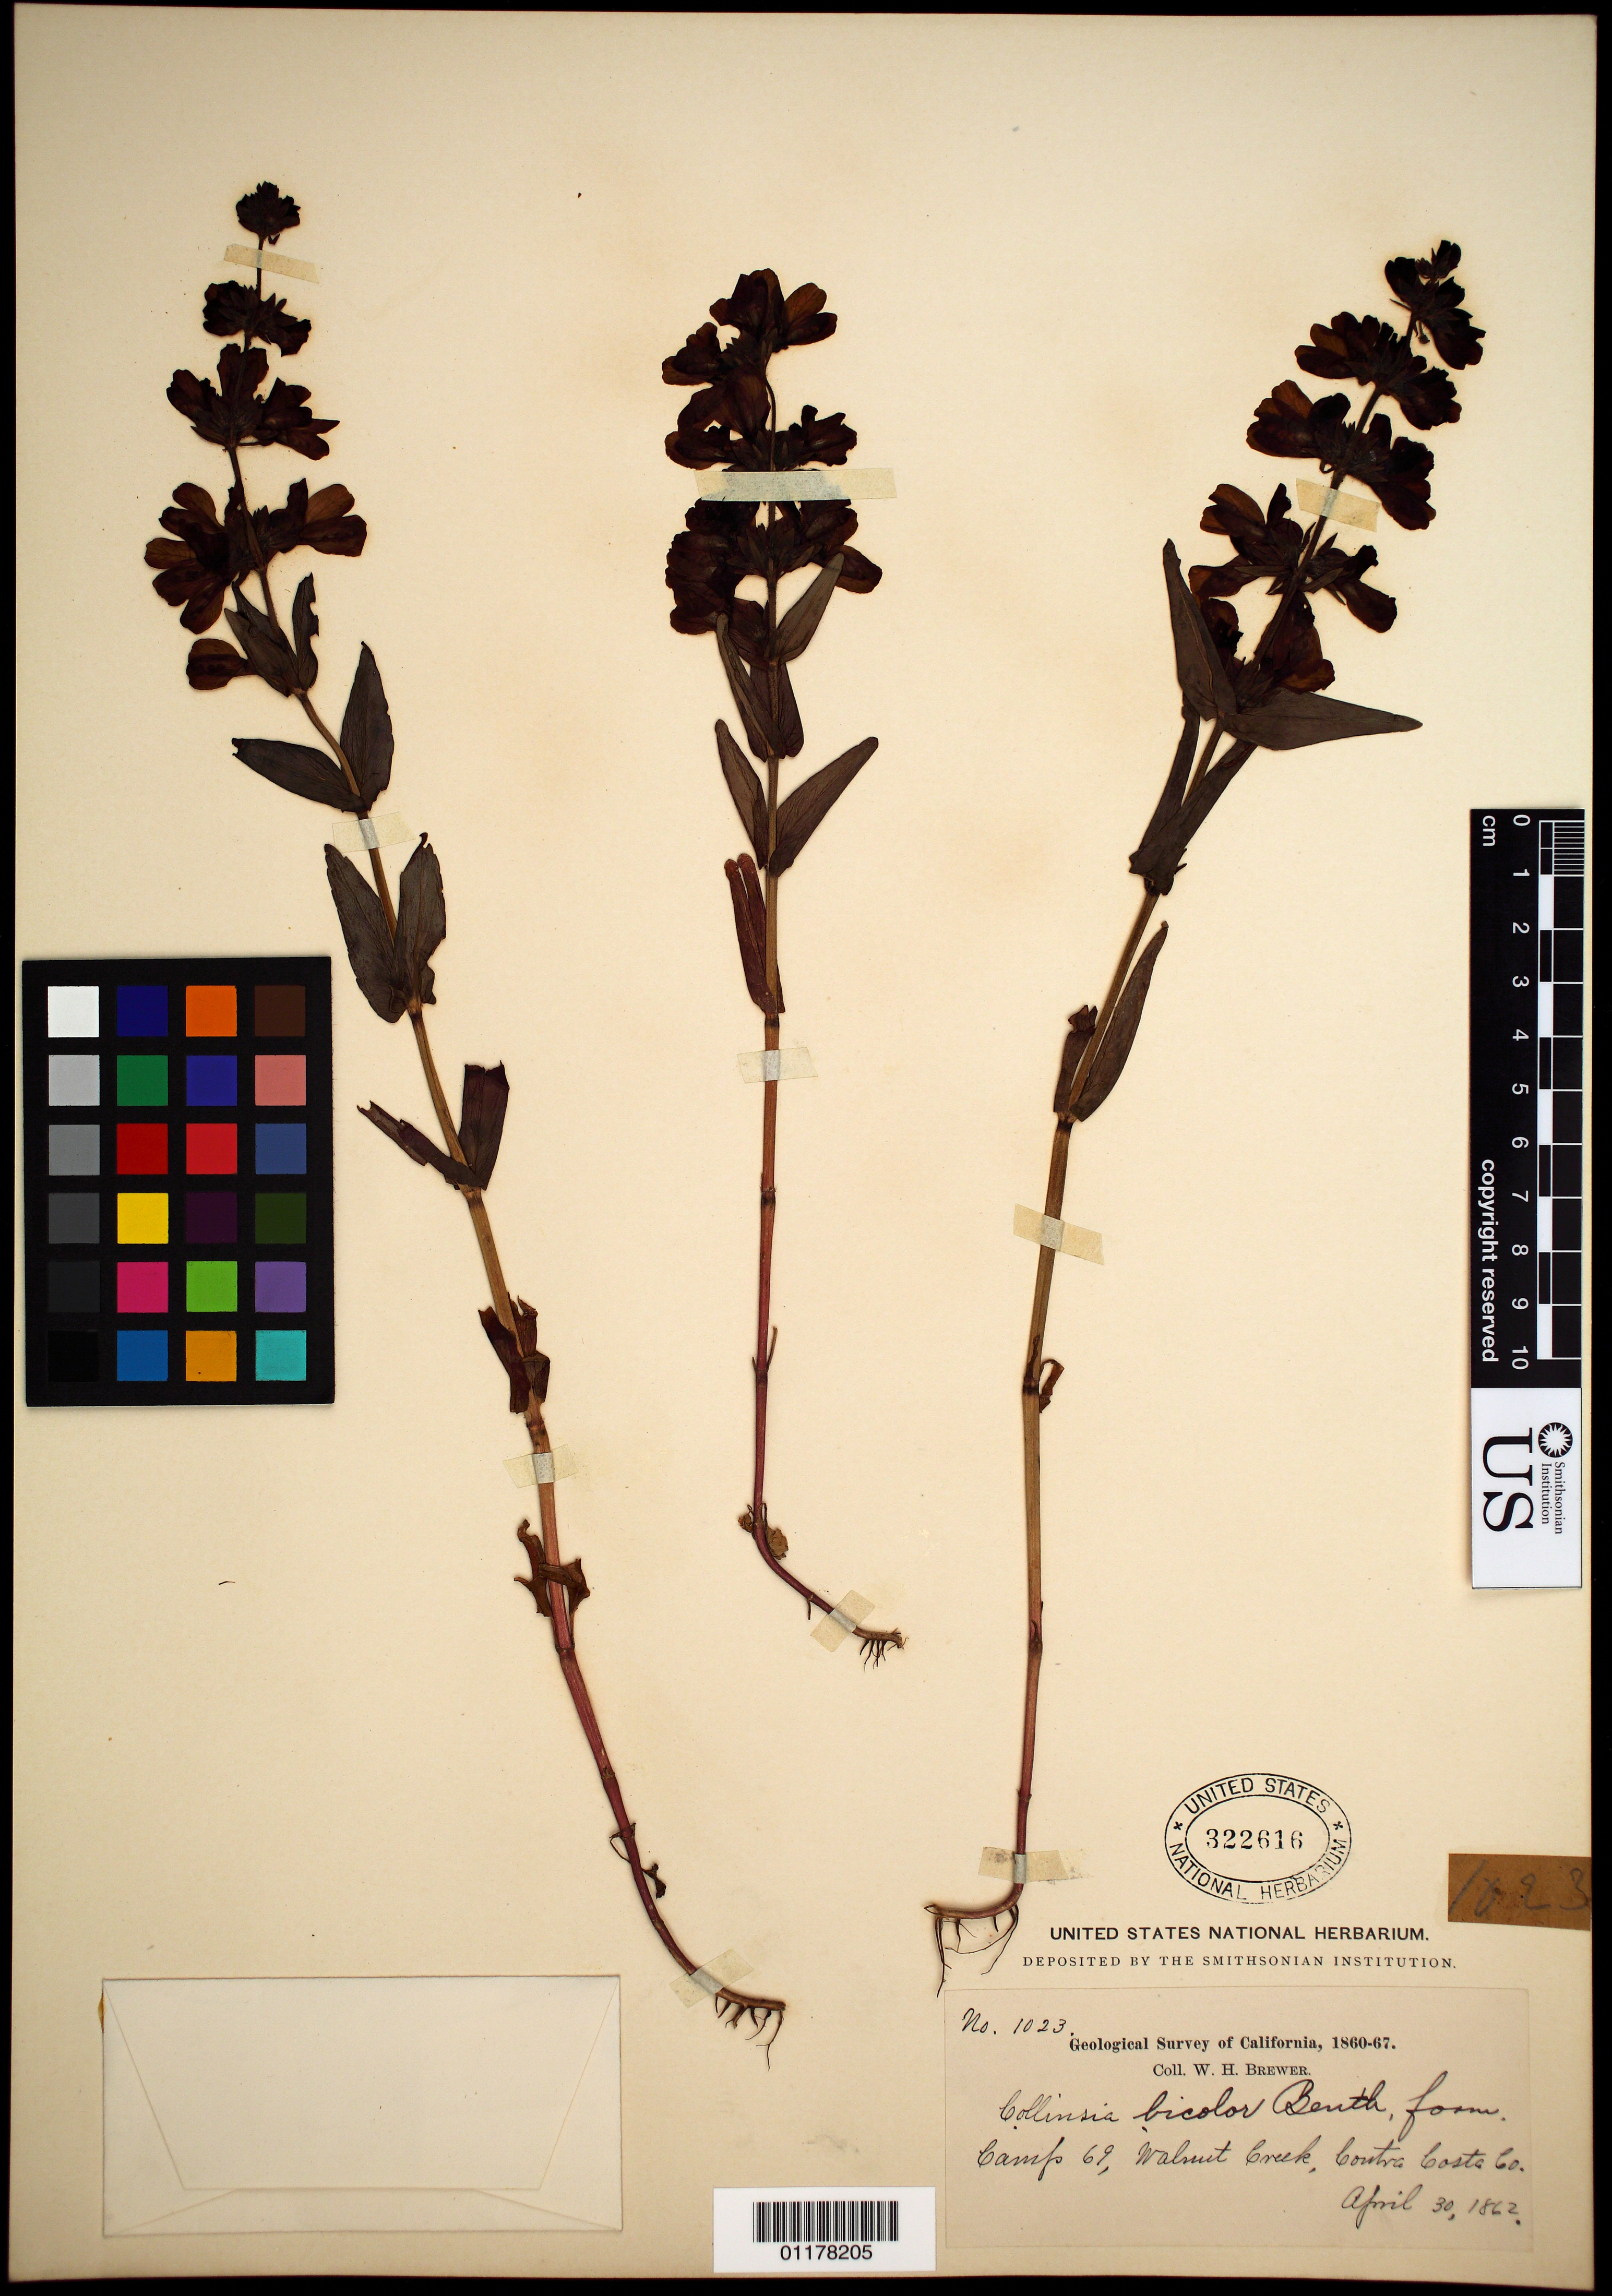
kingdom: Plantae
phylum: Tracheophyta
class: Magnoliopsida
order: Lamiales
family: Plantaginaceae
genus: Collinsia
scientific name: Collinsia bicolor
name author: Raf.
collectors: W. H. Brewer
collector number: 1023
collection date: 1862-04-30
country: United States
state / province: California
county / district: Contra Costa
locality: Camp 69, Walnut Creek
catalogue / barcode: US 322616